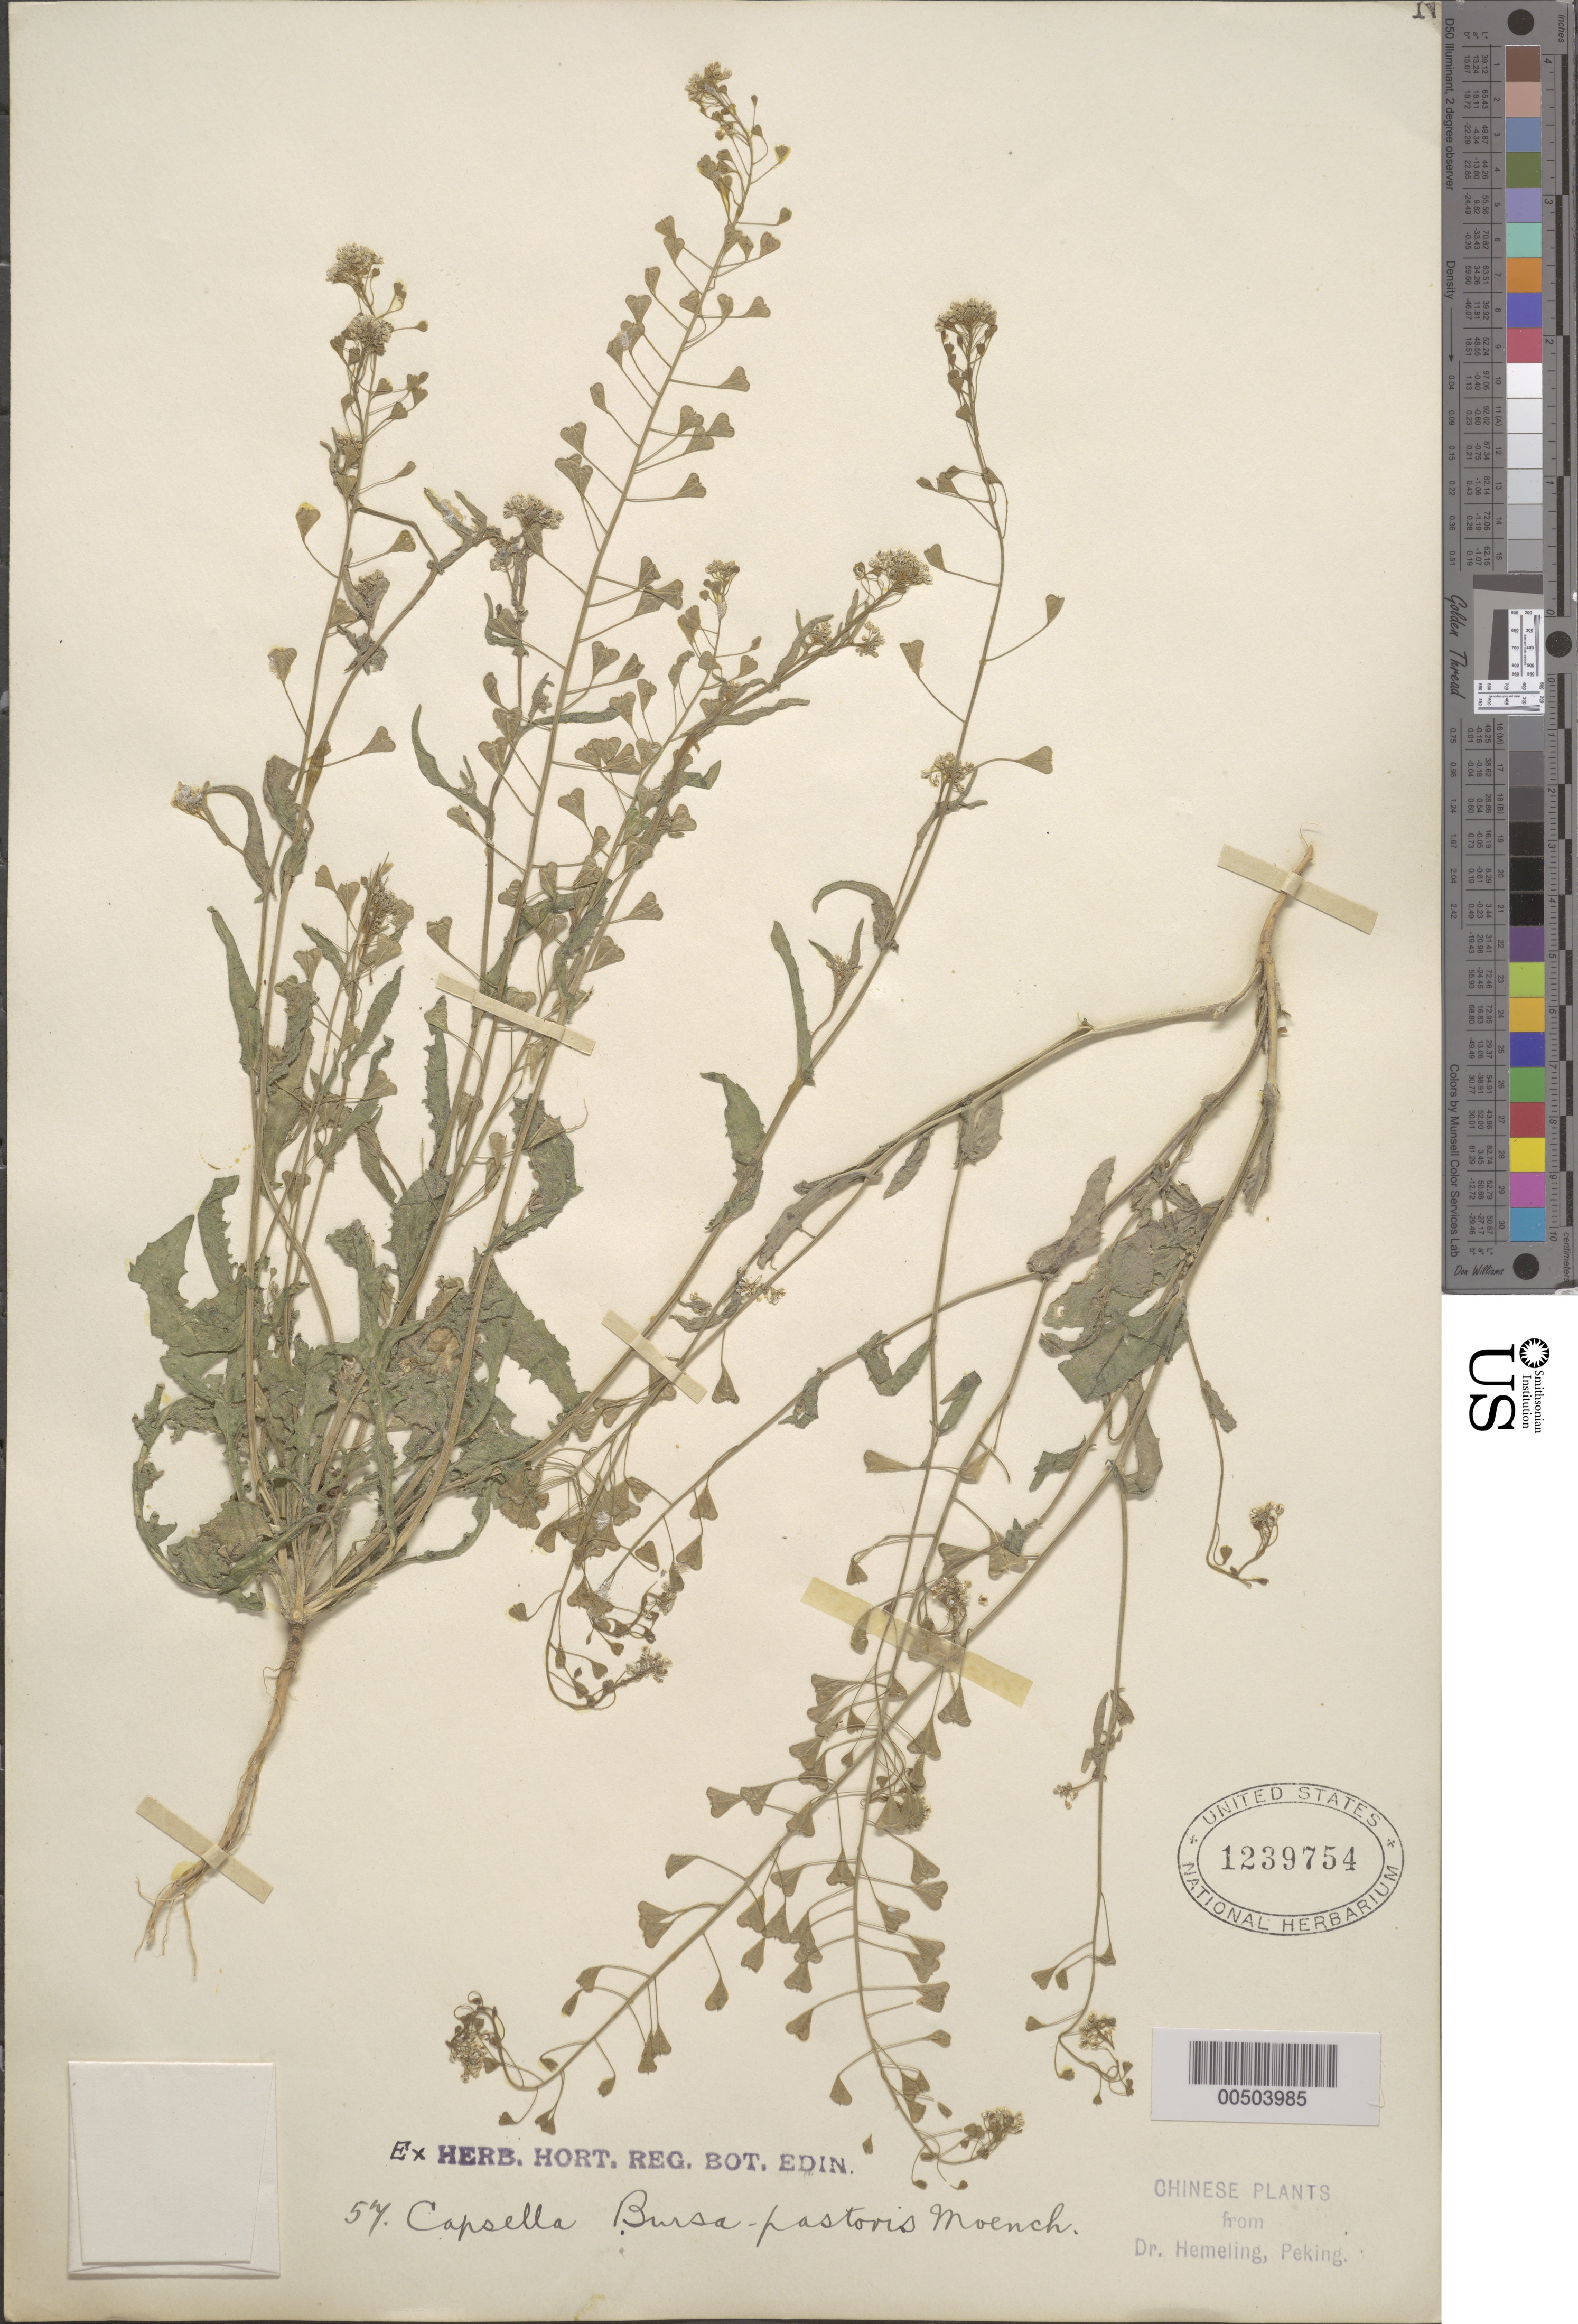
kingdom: Plantae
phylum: Tracheophyta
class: Magnoliopsida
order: Brassicales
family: Brassicaceae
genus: Capsella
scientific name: Capsella bursa-pastoris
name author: (L.) Medik.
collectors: -. Hemeling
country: China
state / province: Beijing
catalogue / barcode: US 1239754